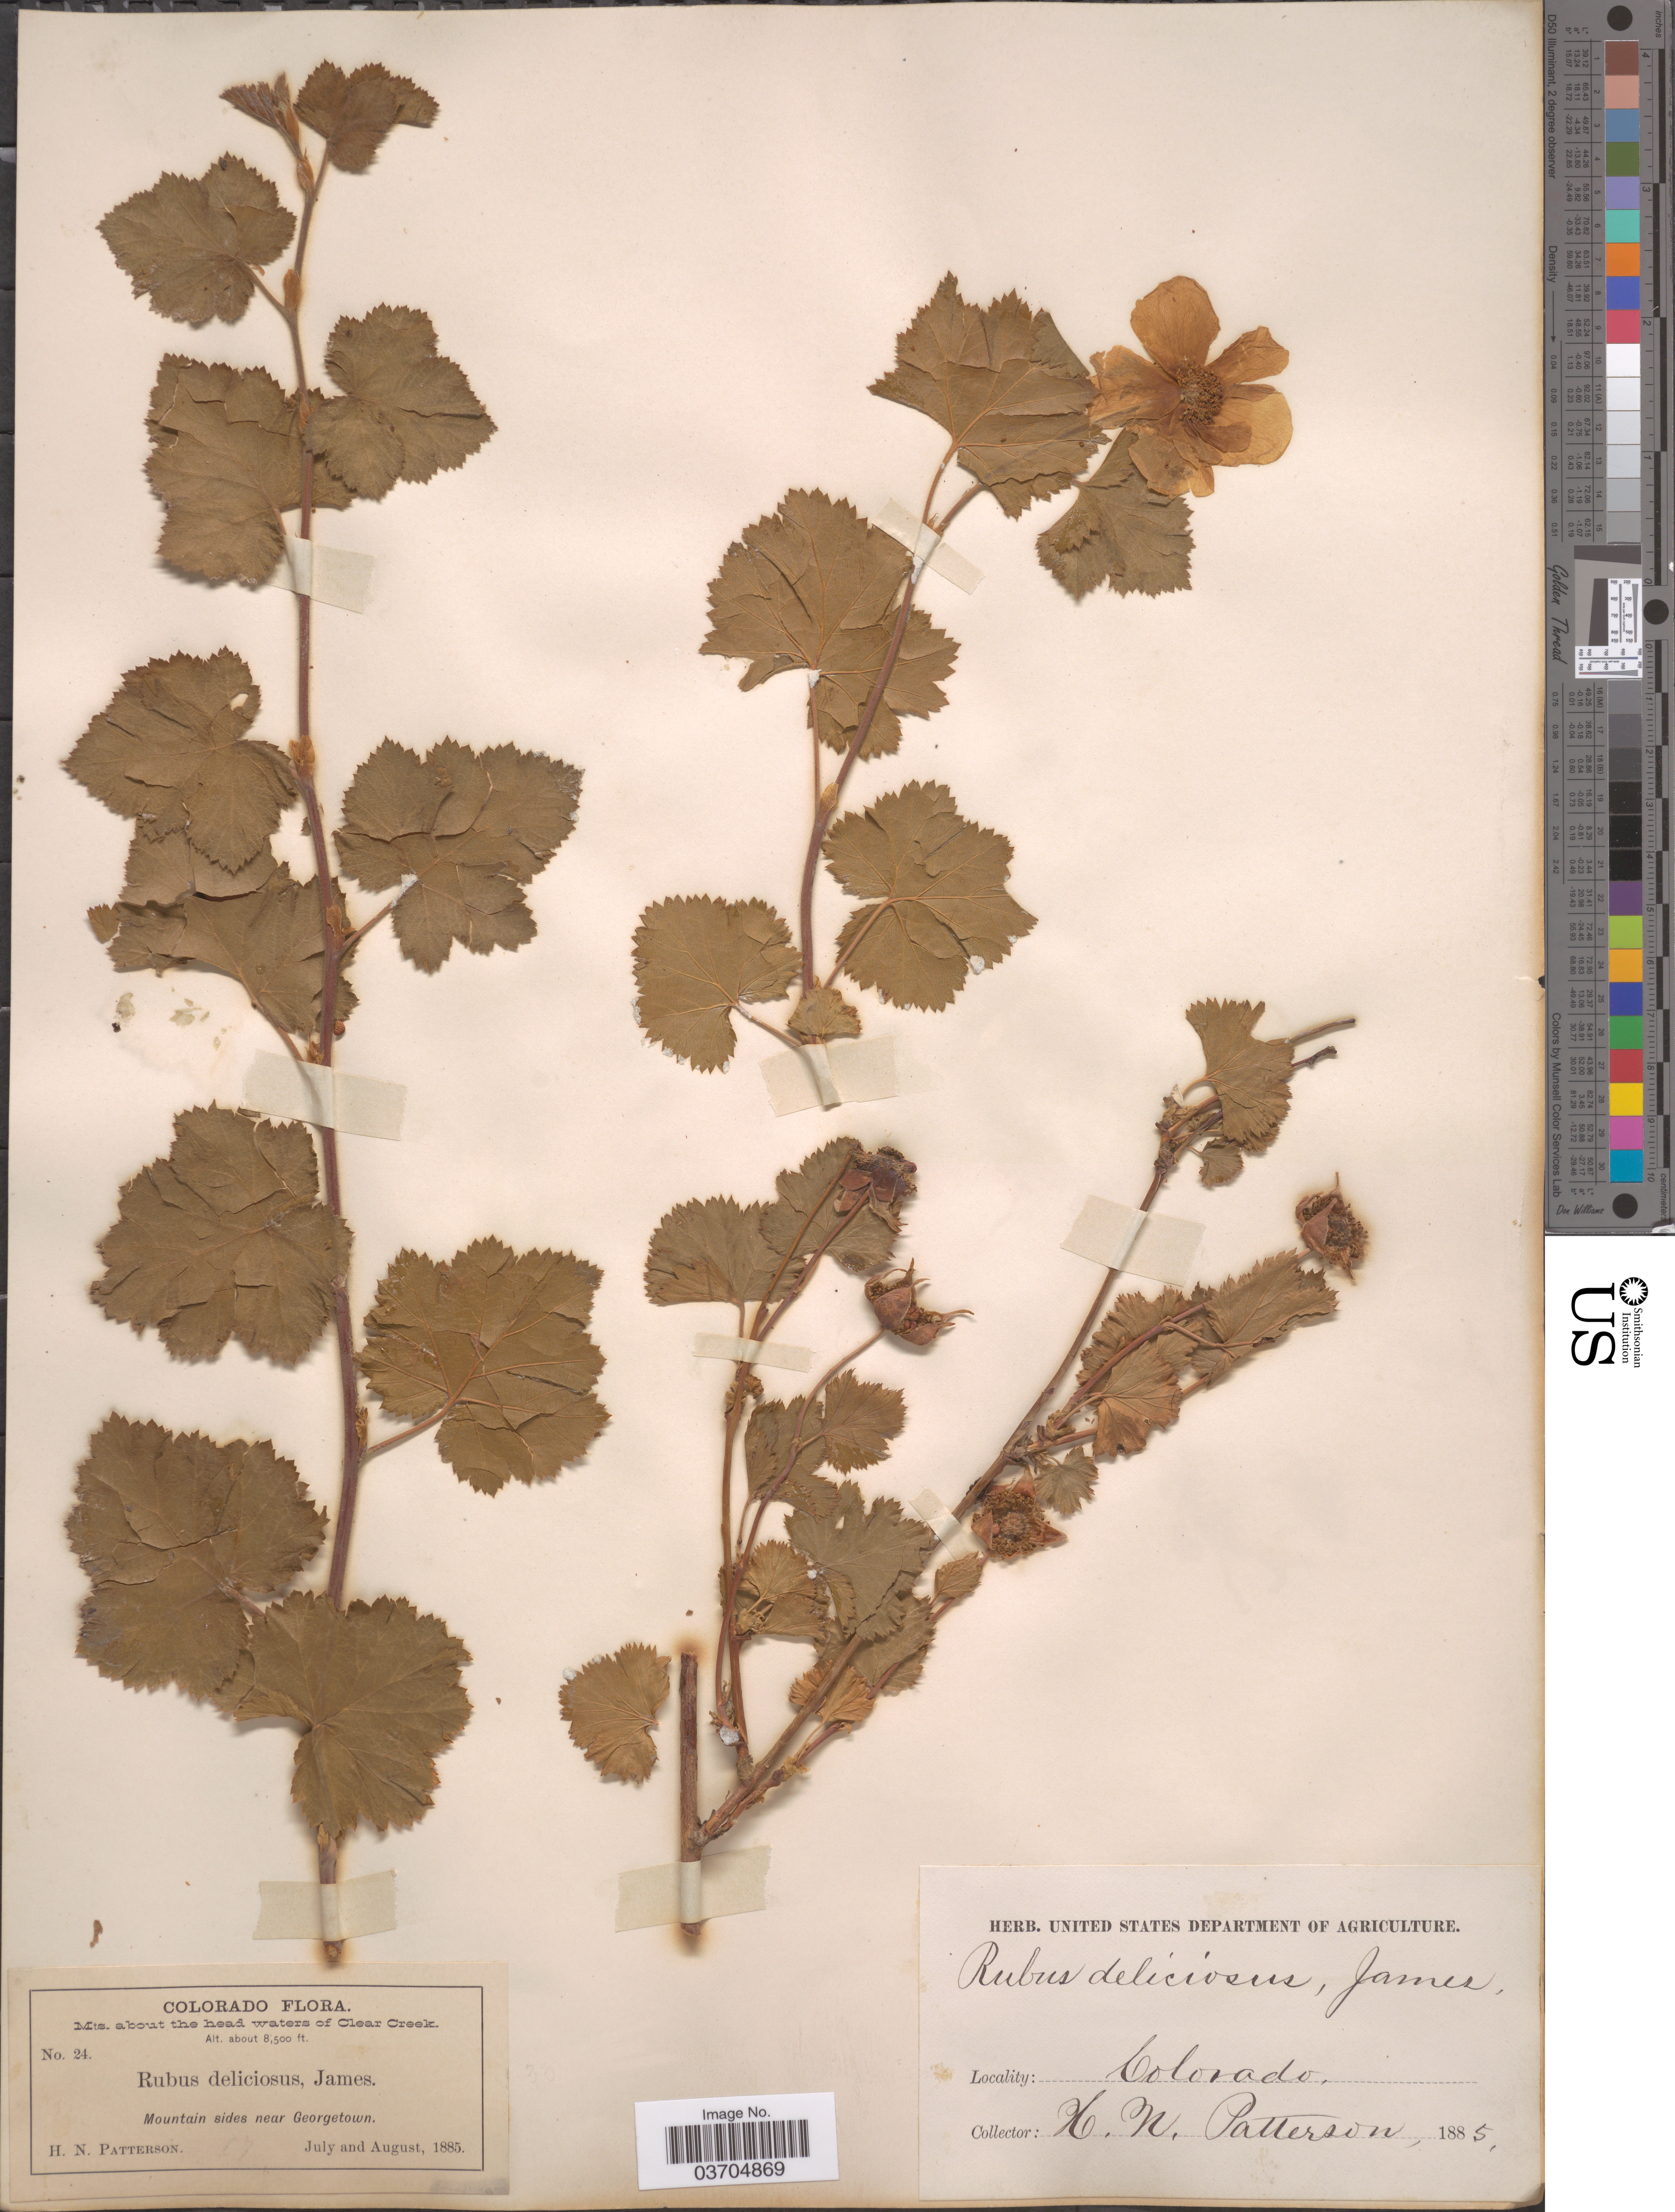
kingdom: Plantae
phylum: Tracheophyta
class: Magnoliopsida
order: Rosales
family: Rosaceae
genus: Rubus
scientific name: Rubus deliciosus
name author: Torr.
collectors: H. N. Patterson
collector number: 24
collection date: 1885-07/1885-08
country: United States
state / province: Colorado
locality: Mts. about the head waters of Clear Creek. Mountain sides near Georgetown.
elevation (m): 2591